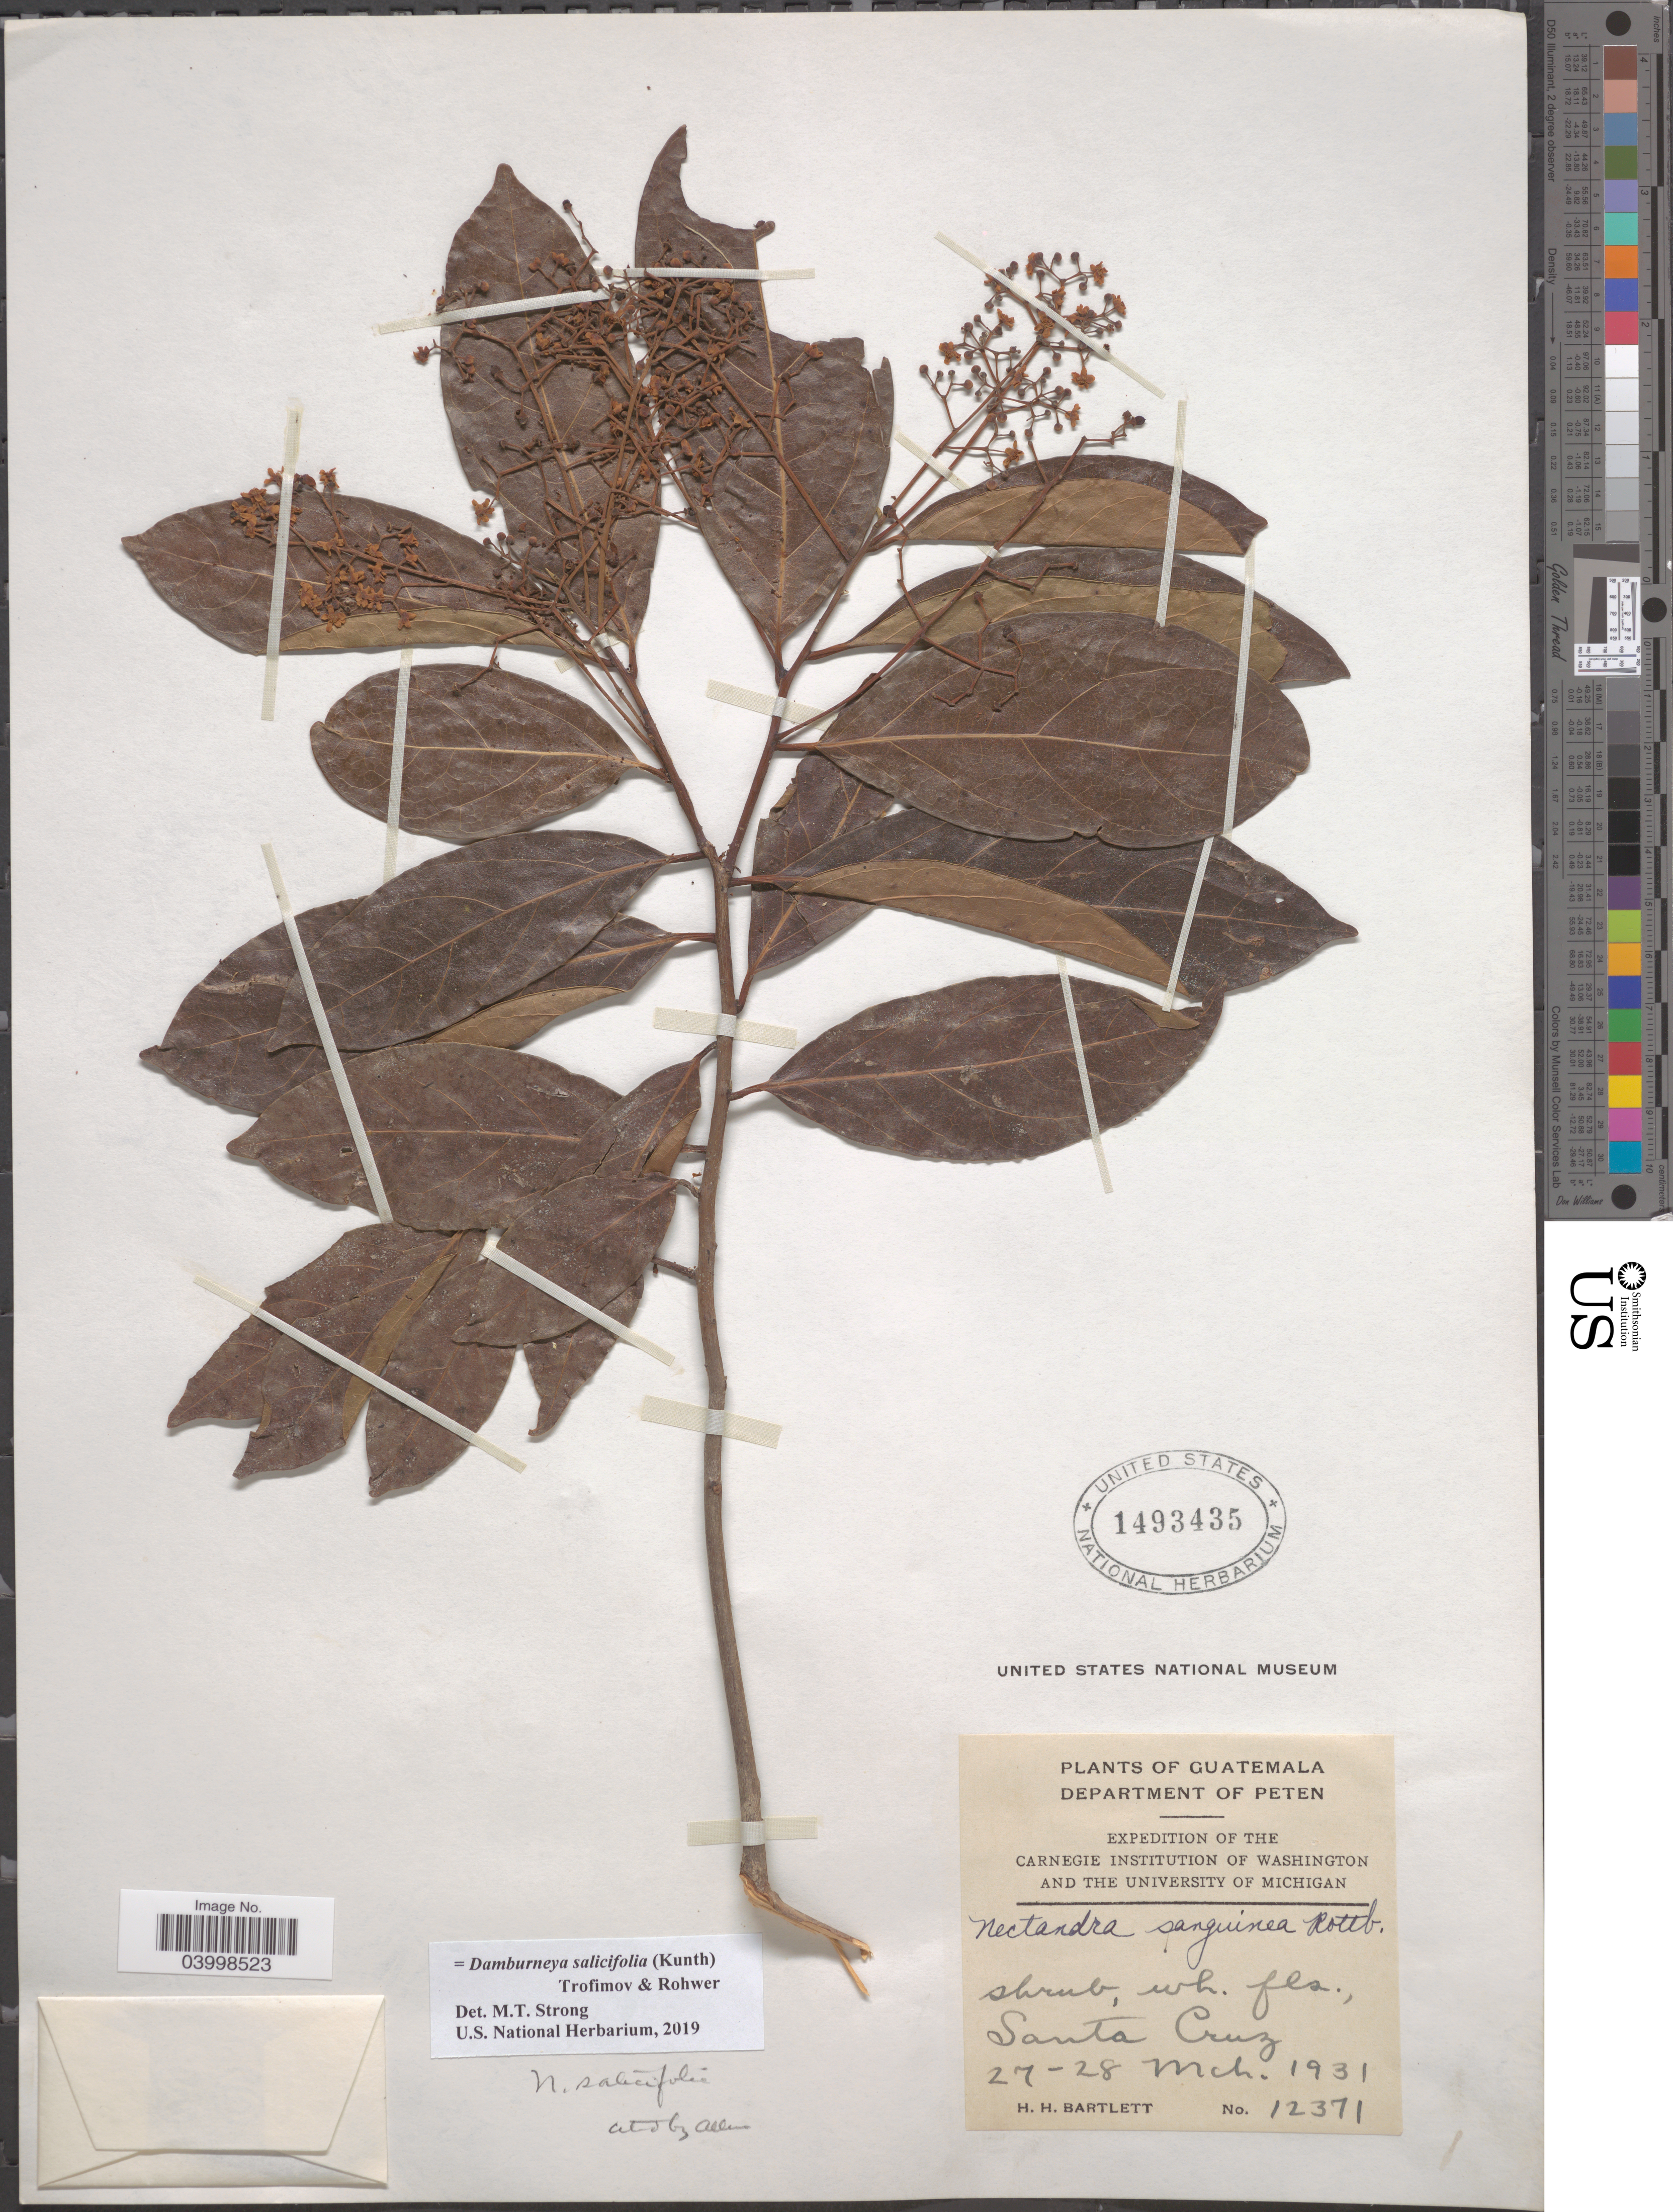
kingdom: Plantae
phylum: Tracheophyta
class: Magnoliopsida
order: Laurales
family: Lauraceae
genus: Damburneya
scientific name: Damburneya salicifolia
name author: (Kunth) Trofimov & Rohwer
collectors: H. H. Bartlett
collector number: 12371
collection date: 1931-03-27/1931-03-28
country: Guatemala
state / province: El Peten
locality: Department of Peten. Santa Cruz.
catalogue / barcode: US 1493435